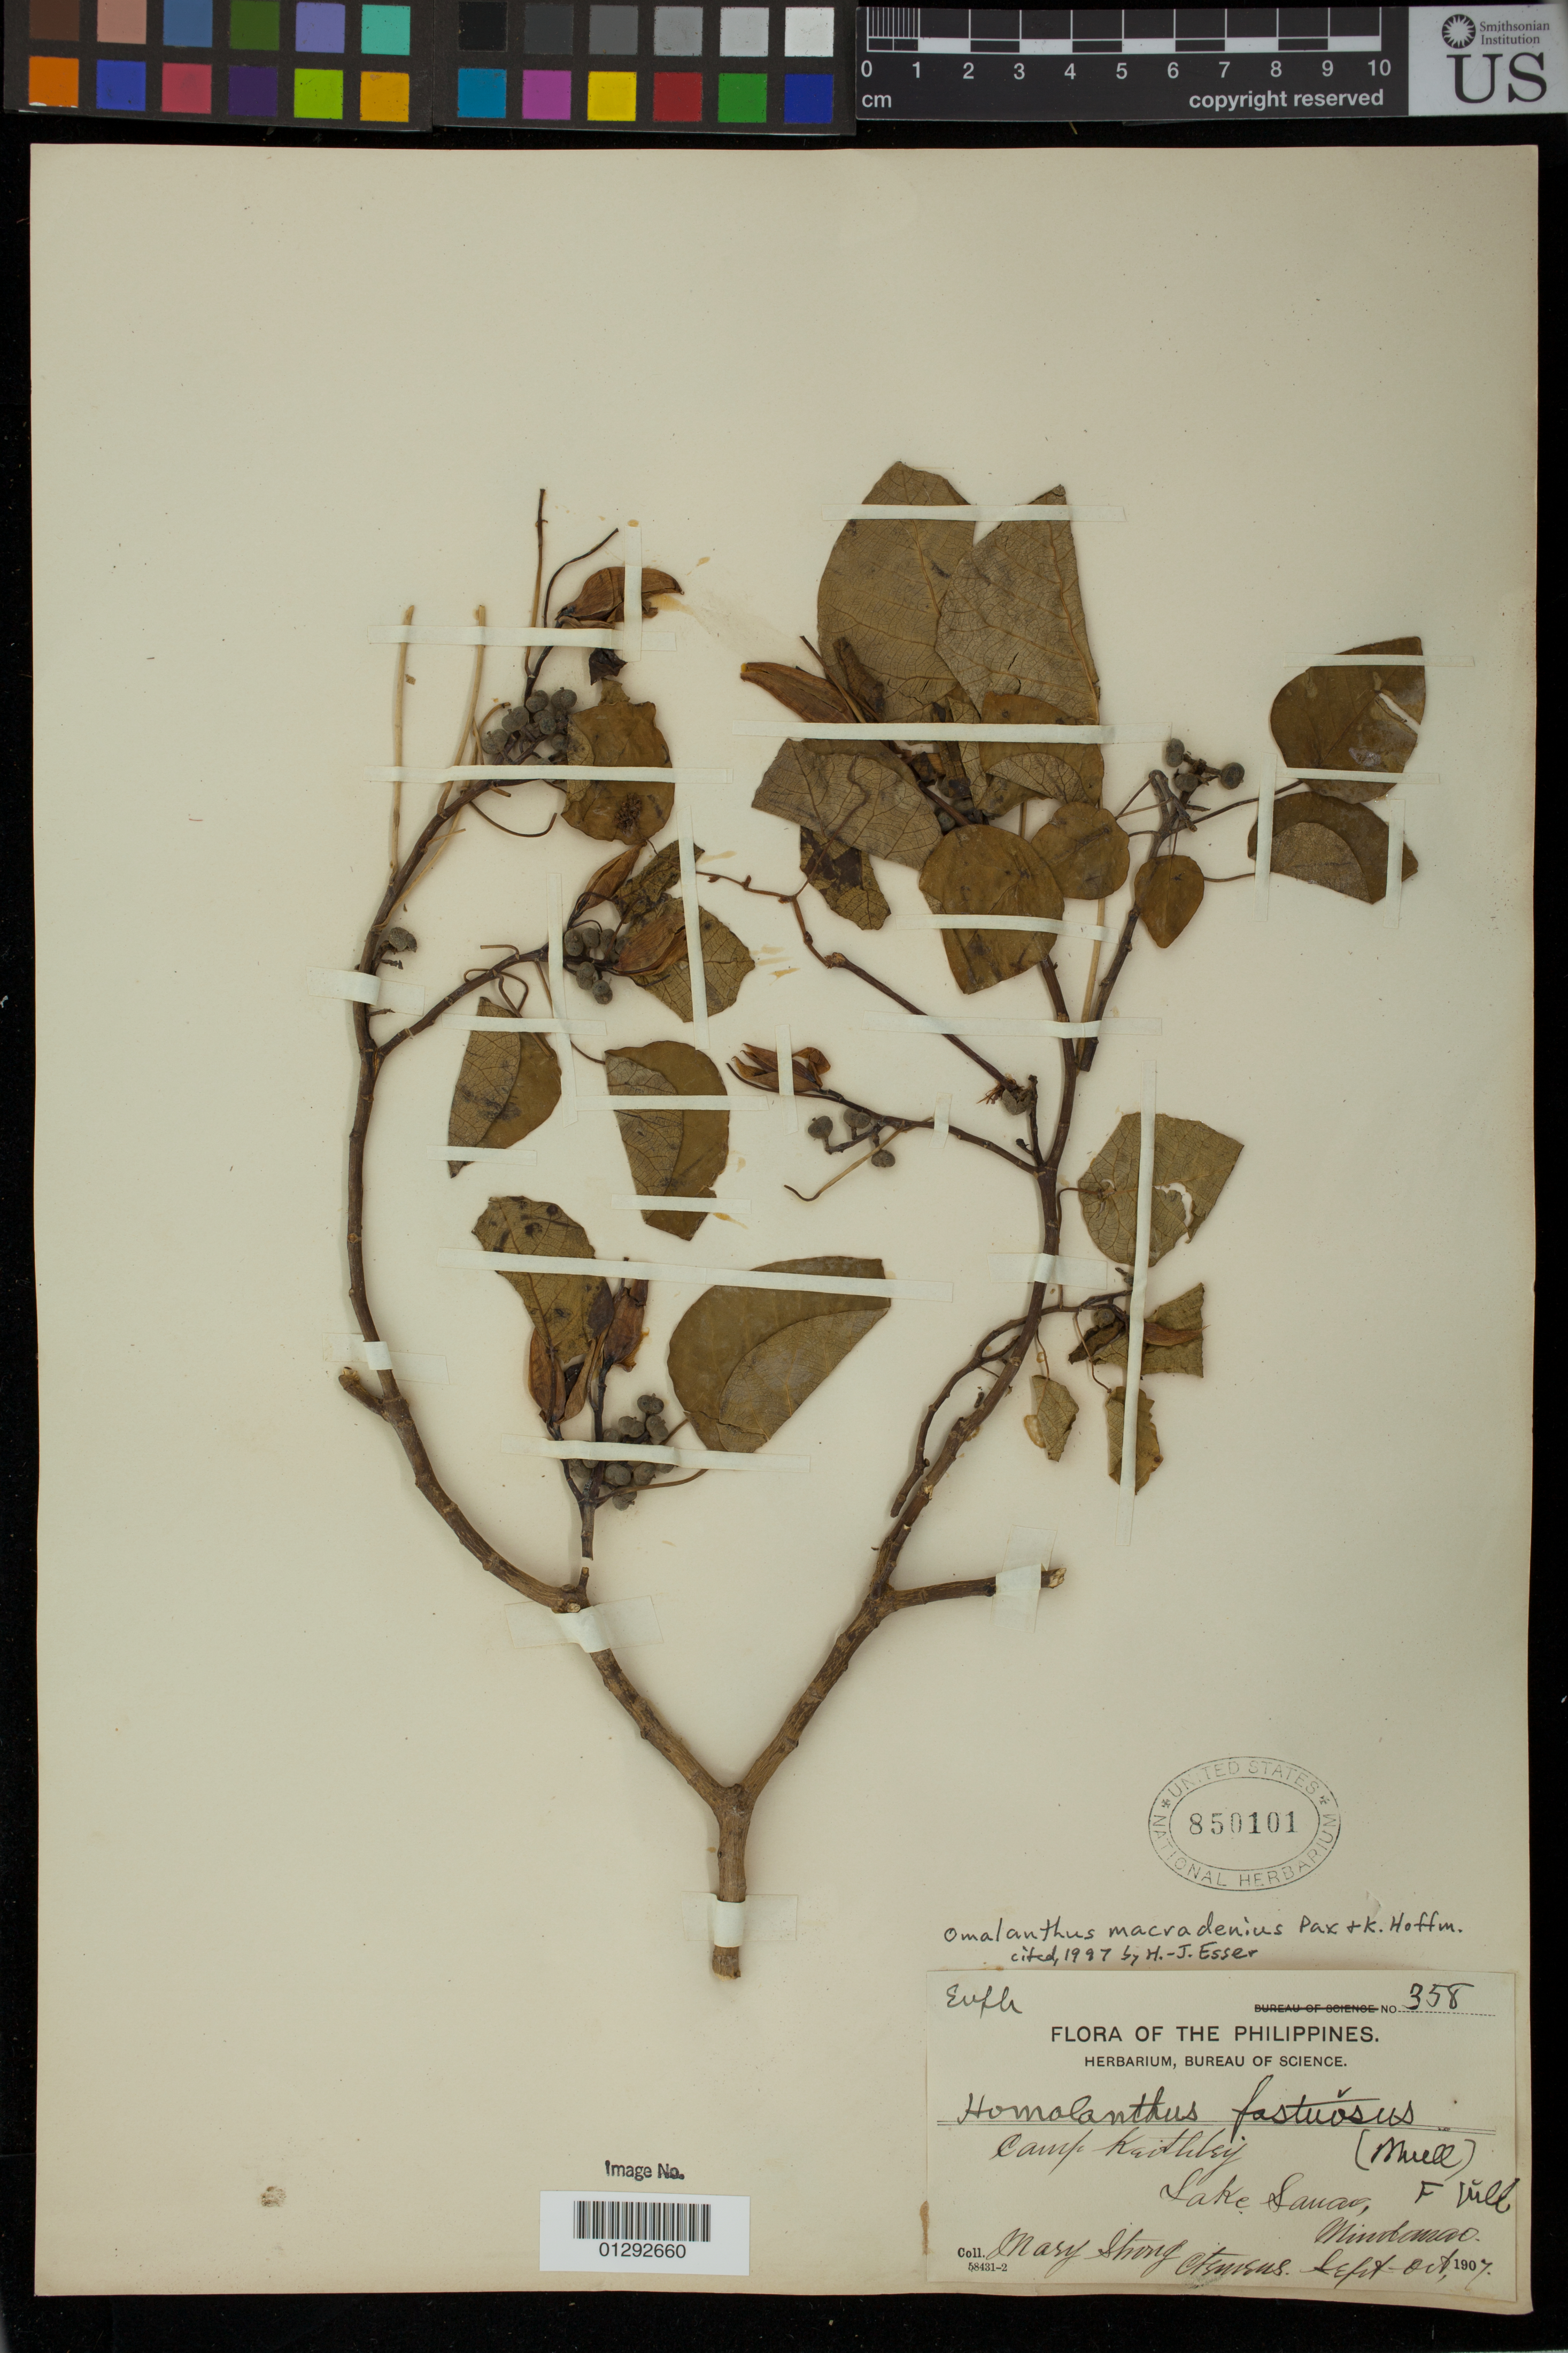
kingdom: Plantae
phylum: Tracheophyta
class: Magnoliopsida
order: Malpighiales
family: Euphorbiaceae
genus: Homalanthus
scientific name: Homalanthus macradenius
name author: Pax & K. Hoffm. in Engl.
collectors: M. S. Clemens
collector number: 358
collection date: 1907-09/1907-10-01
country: Philippines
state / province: Central Visayas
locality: Camp Keithley, Lake Lanao, Mindanao.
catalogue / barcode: US 850101